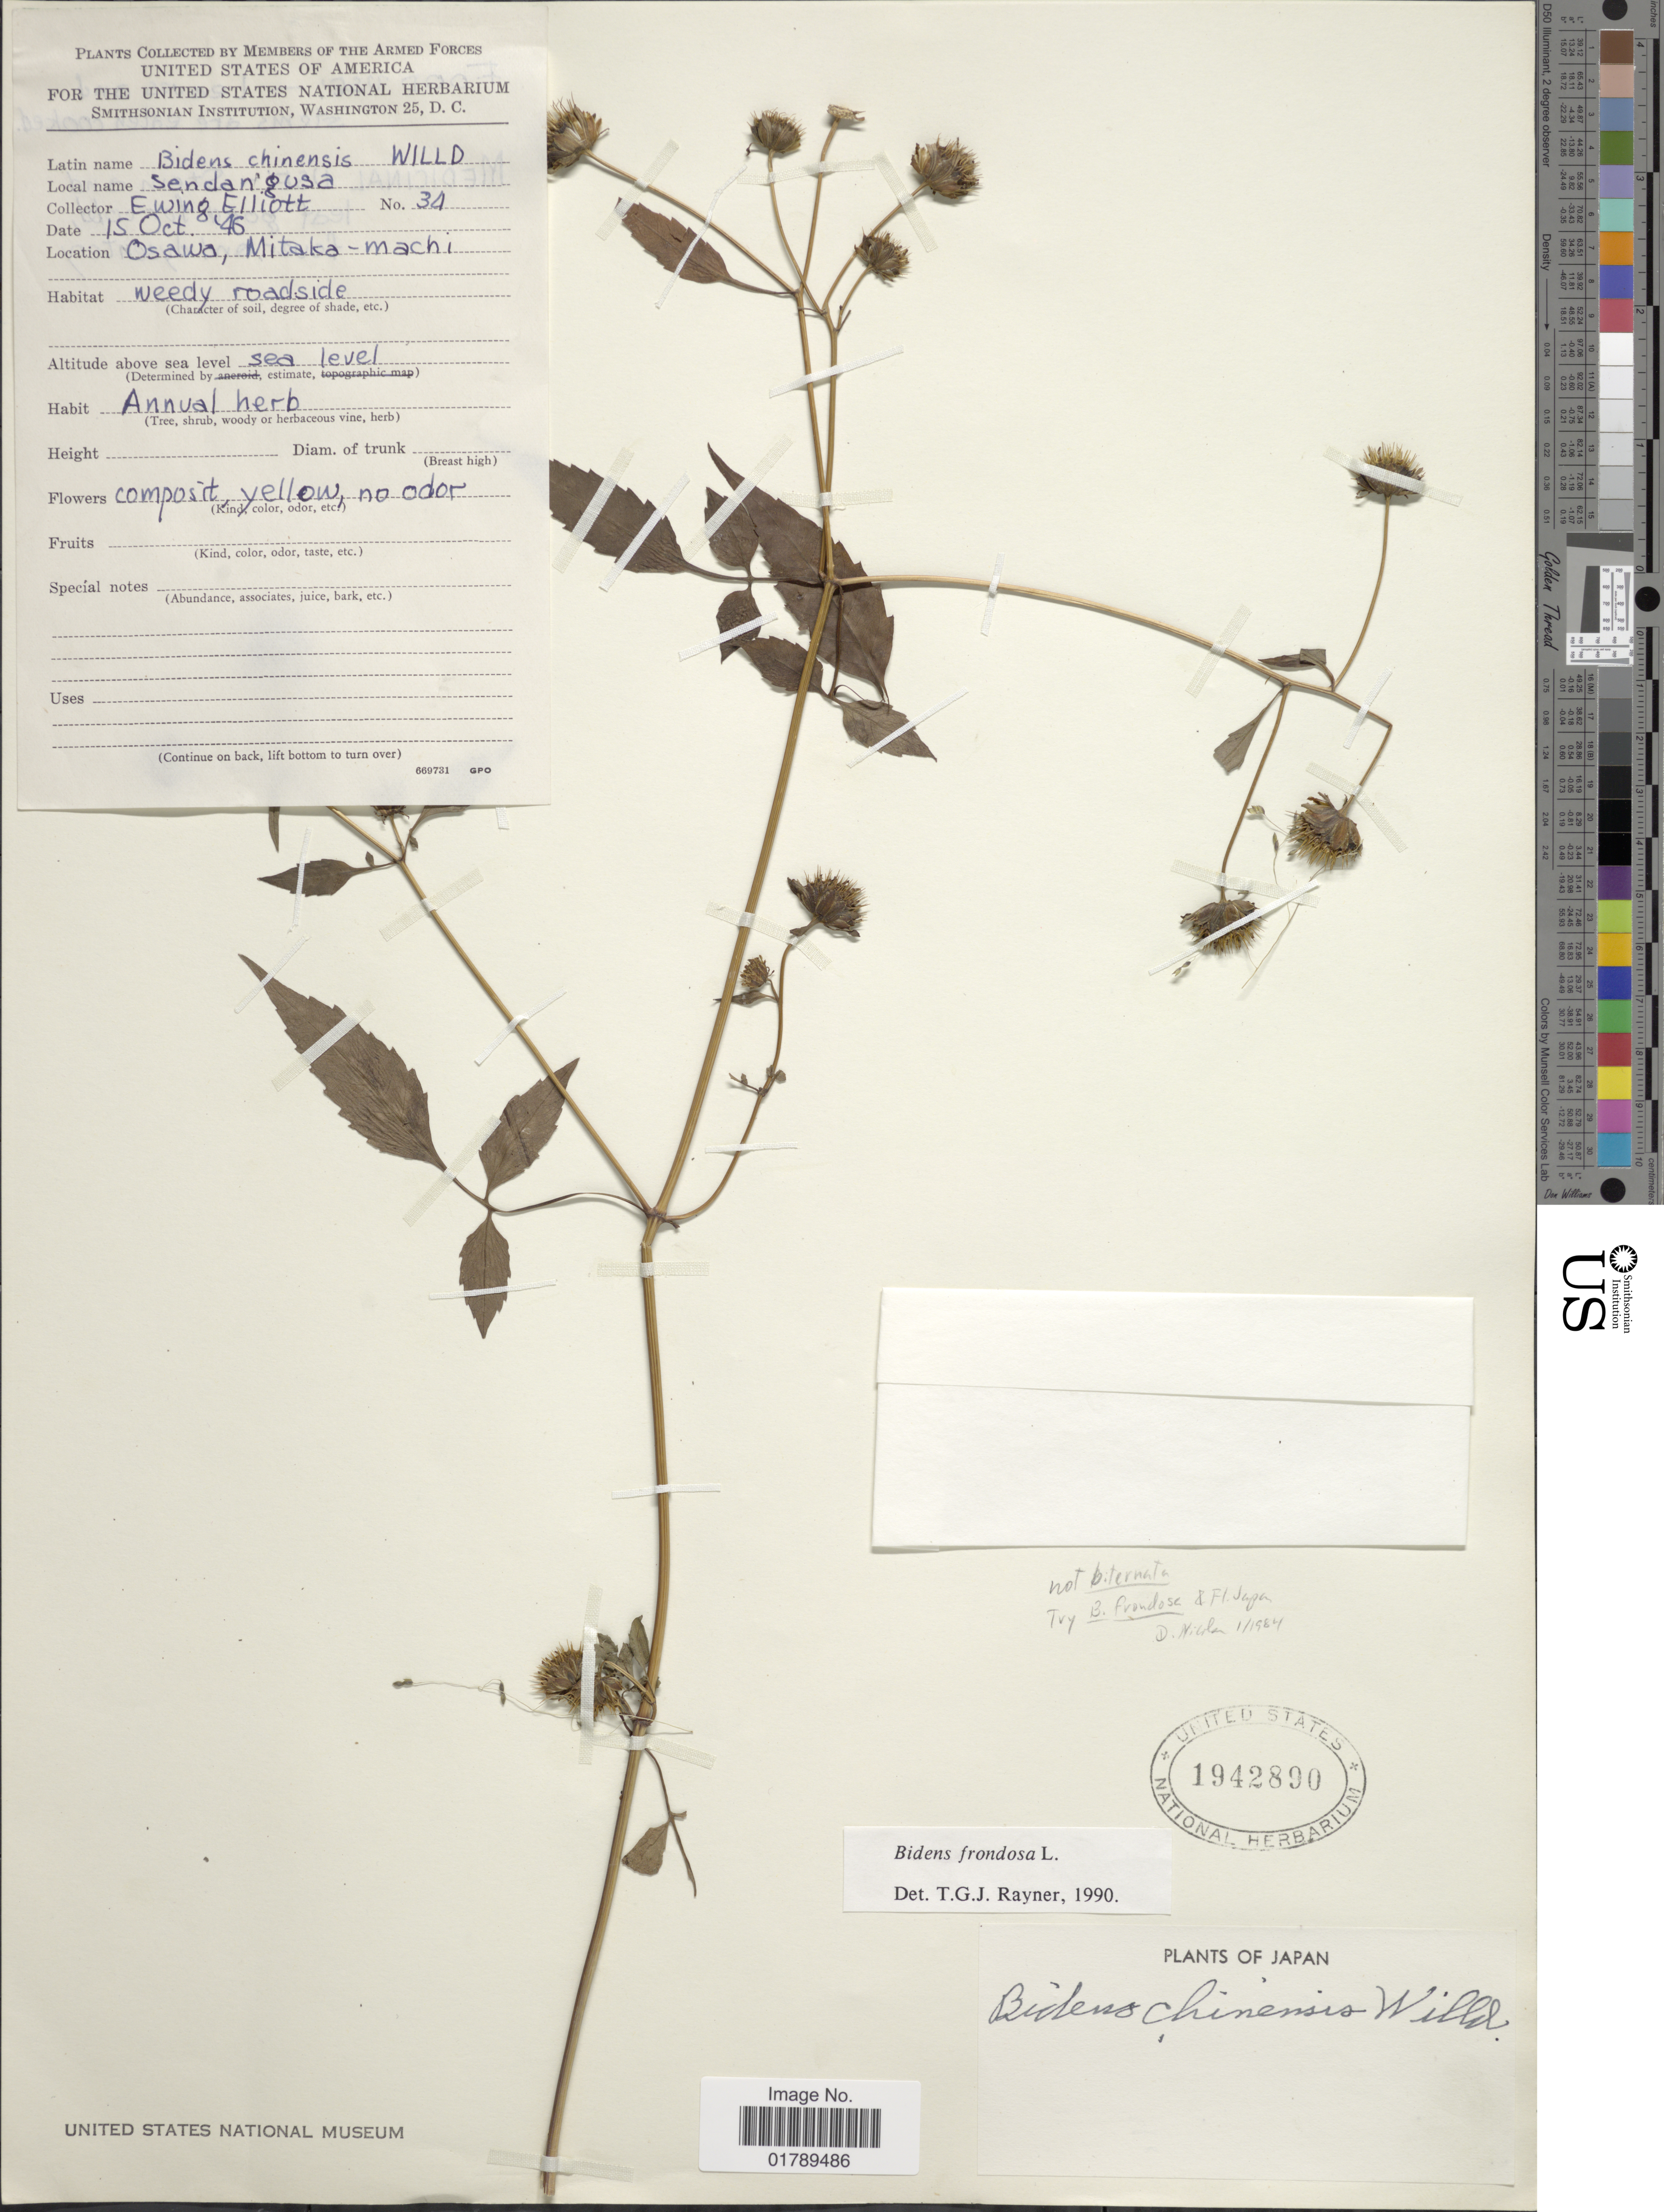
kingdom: Plantae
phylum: Tracheophyta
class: Magnoliopsida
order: Asterales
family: Asteraceae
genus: Bidens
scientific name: Bidens frondosa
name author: L.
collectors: E. Ewing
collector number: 34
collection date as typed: Transcribed d/m/y: 15/10/46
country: Japan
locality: Osawa, Mitaka-machi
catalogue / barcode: US 1942890